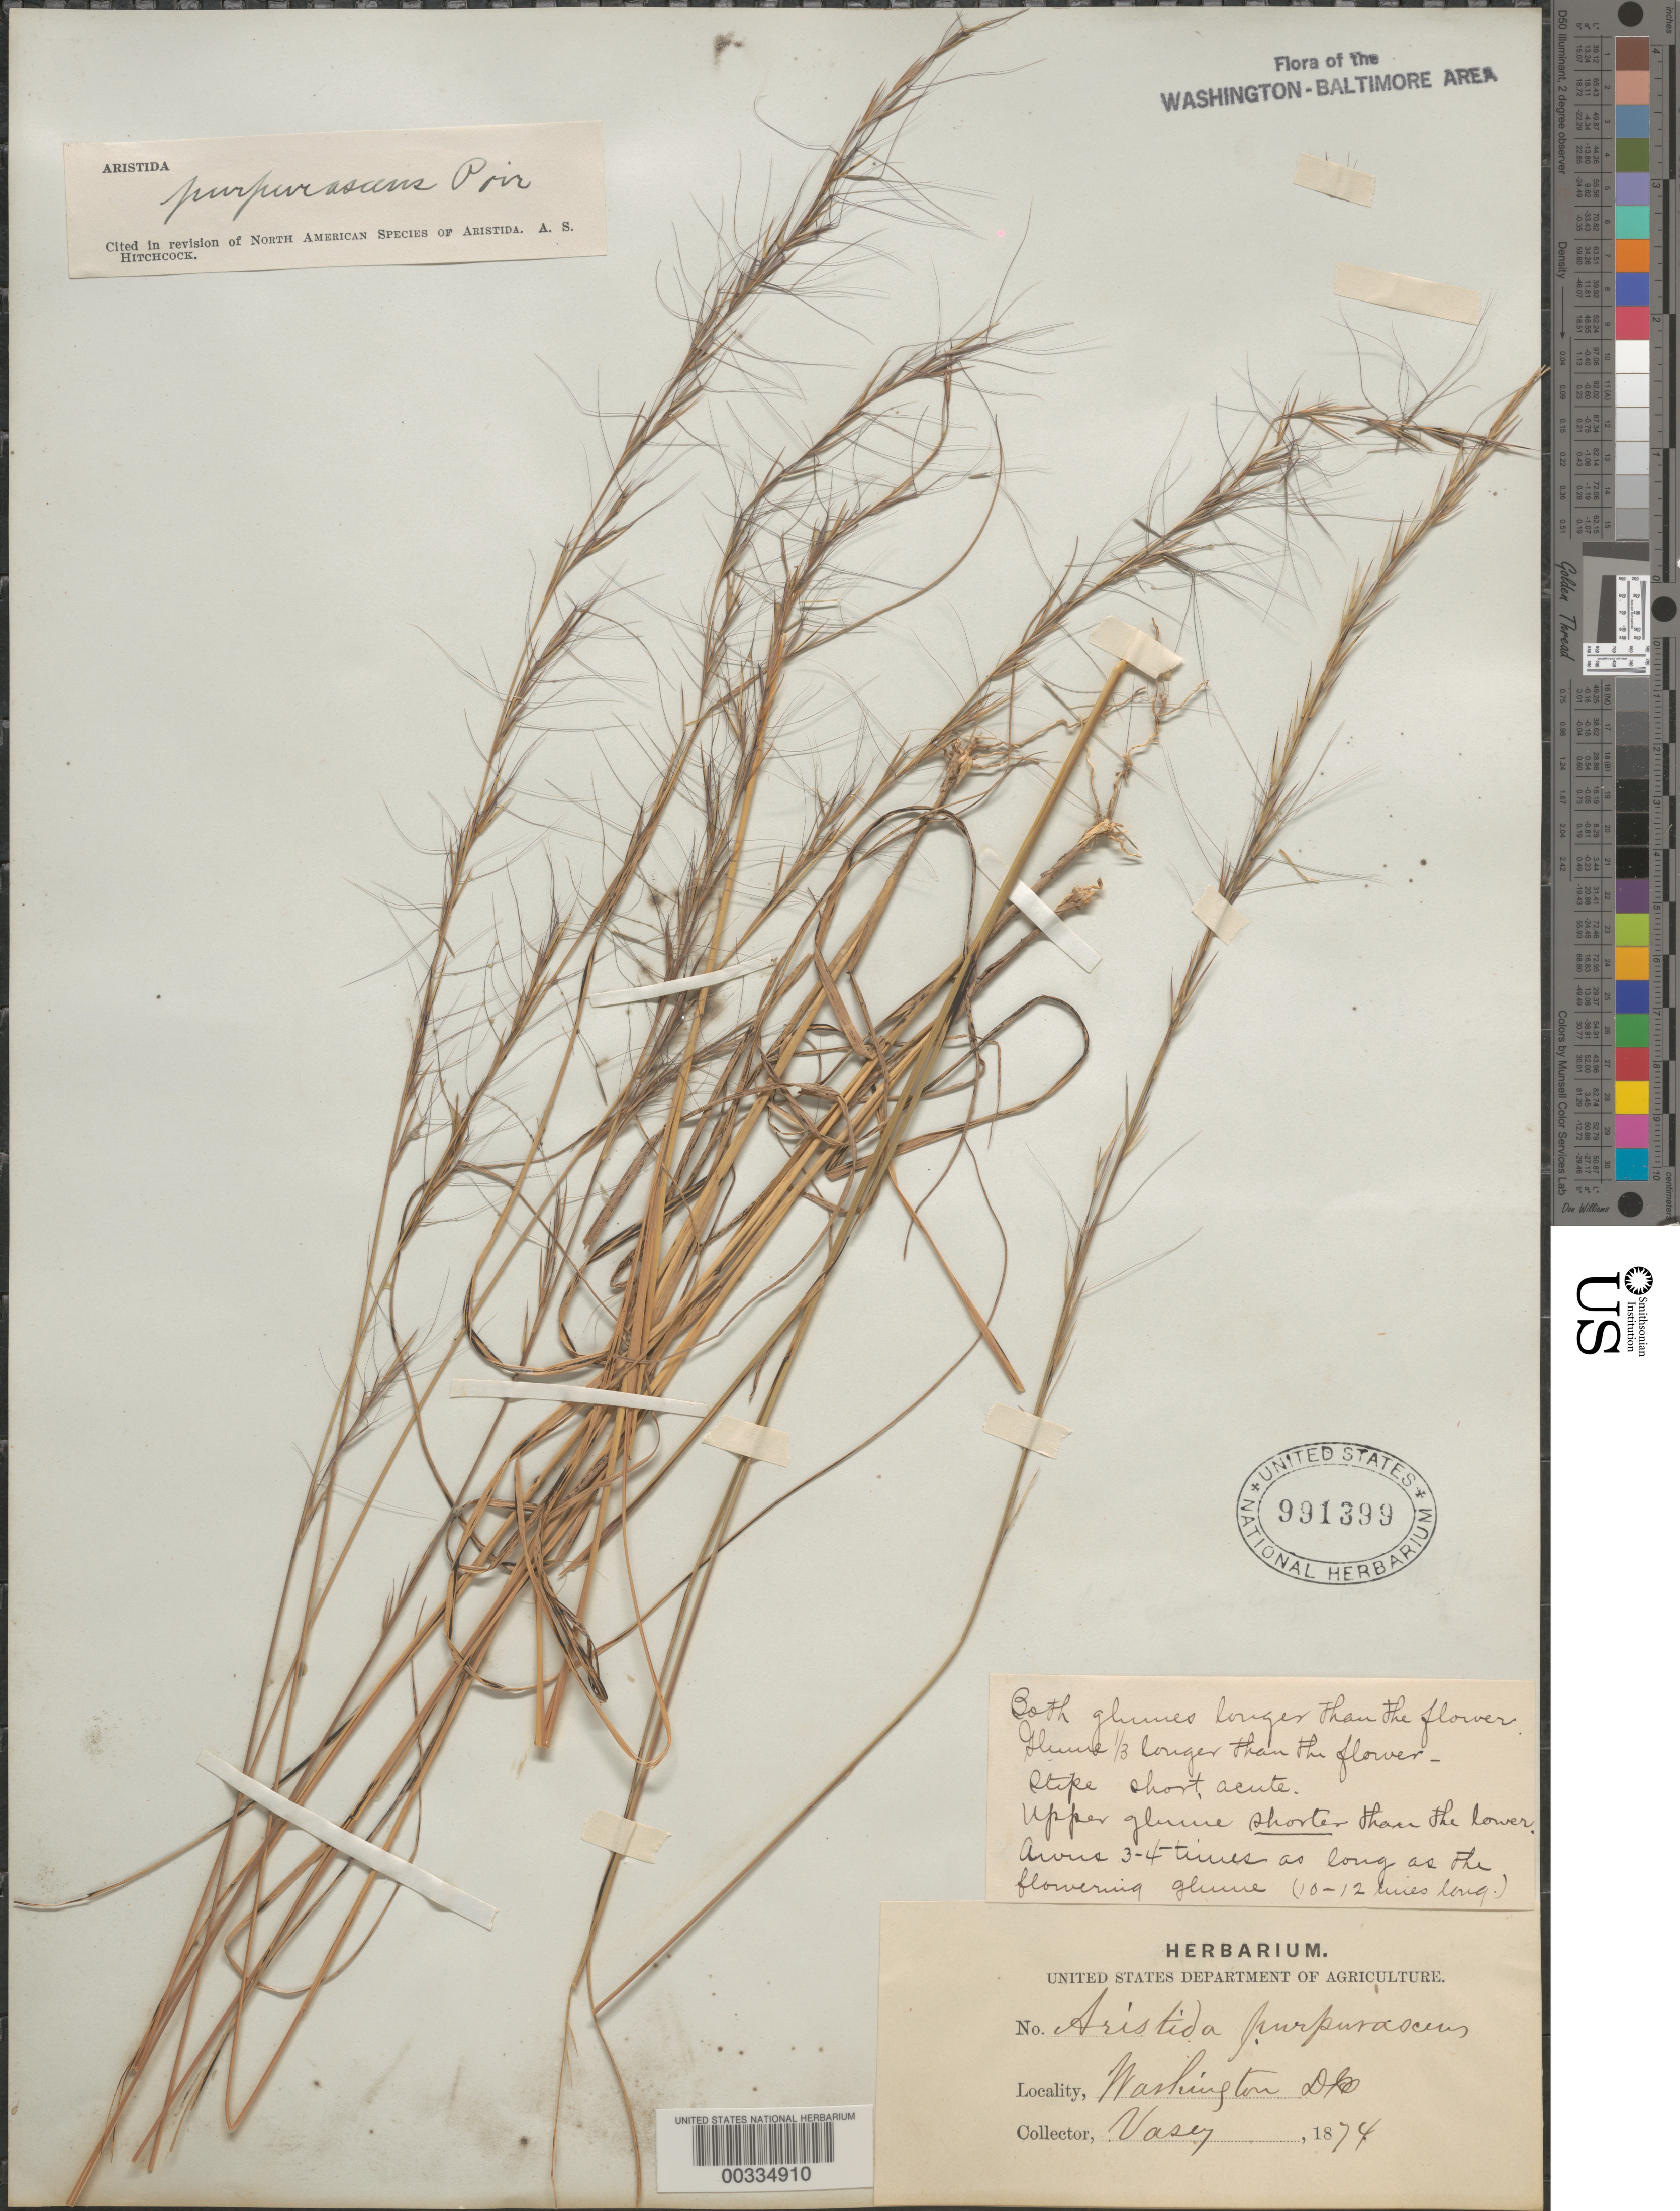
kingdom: Plantae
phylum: Tracheophyta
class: Liliopsida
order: Poales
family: Poaceae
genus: Aristida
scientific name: Aristida purpurascens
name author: Poir. in Lam.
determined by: Hitchcock, Albert S.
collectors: G. Vasey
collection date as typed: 1874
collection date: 1874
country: United States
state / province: District of Columbia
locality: Washington DC area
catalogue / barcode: US 991399